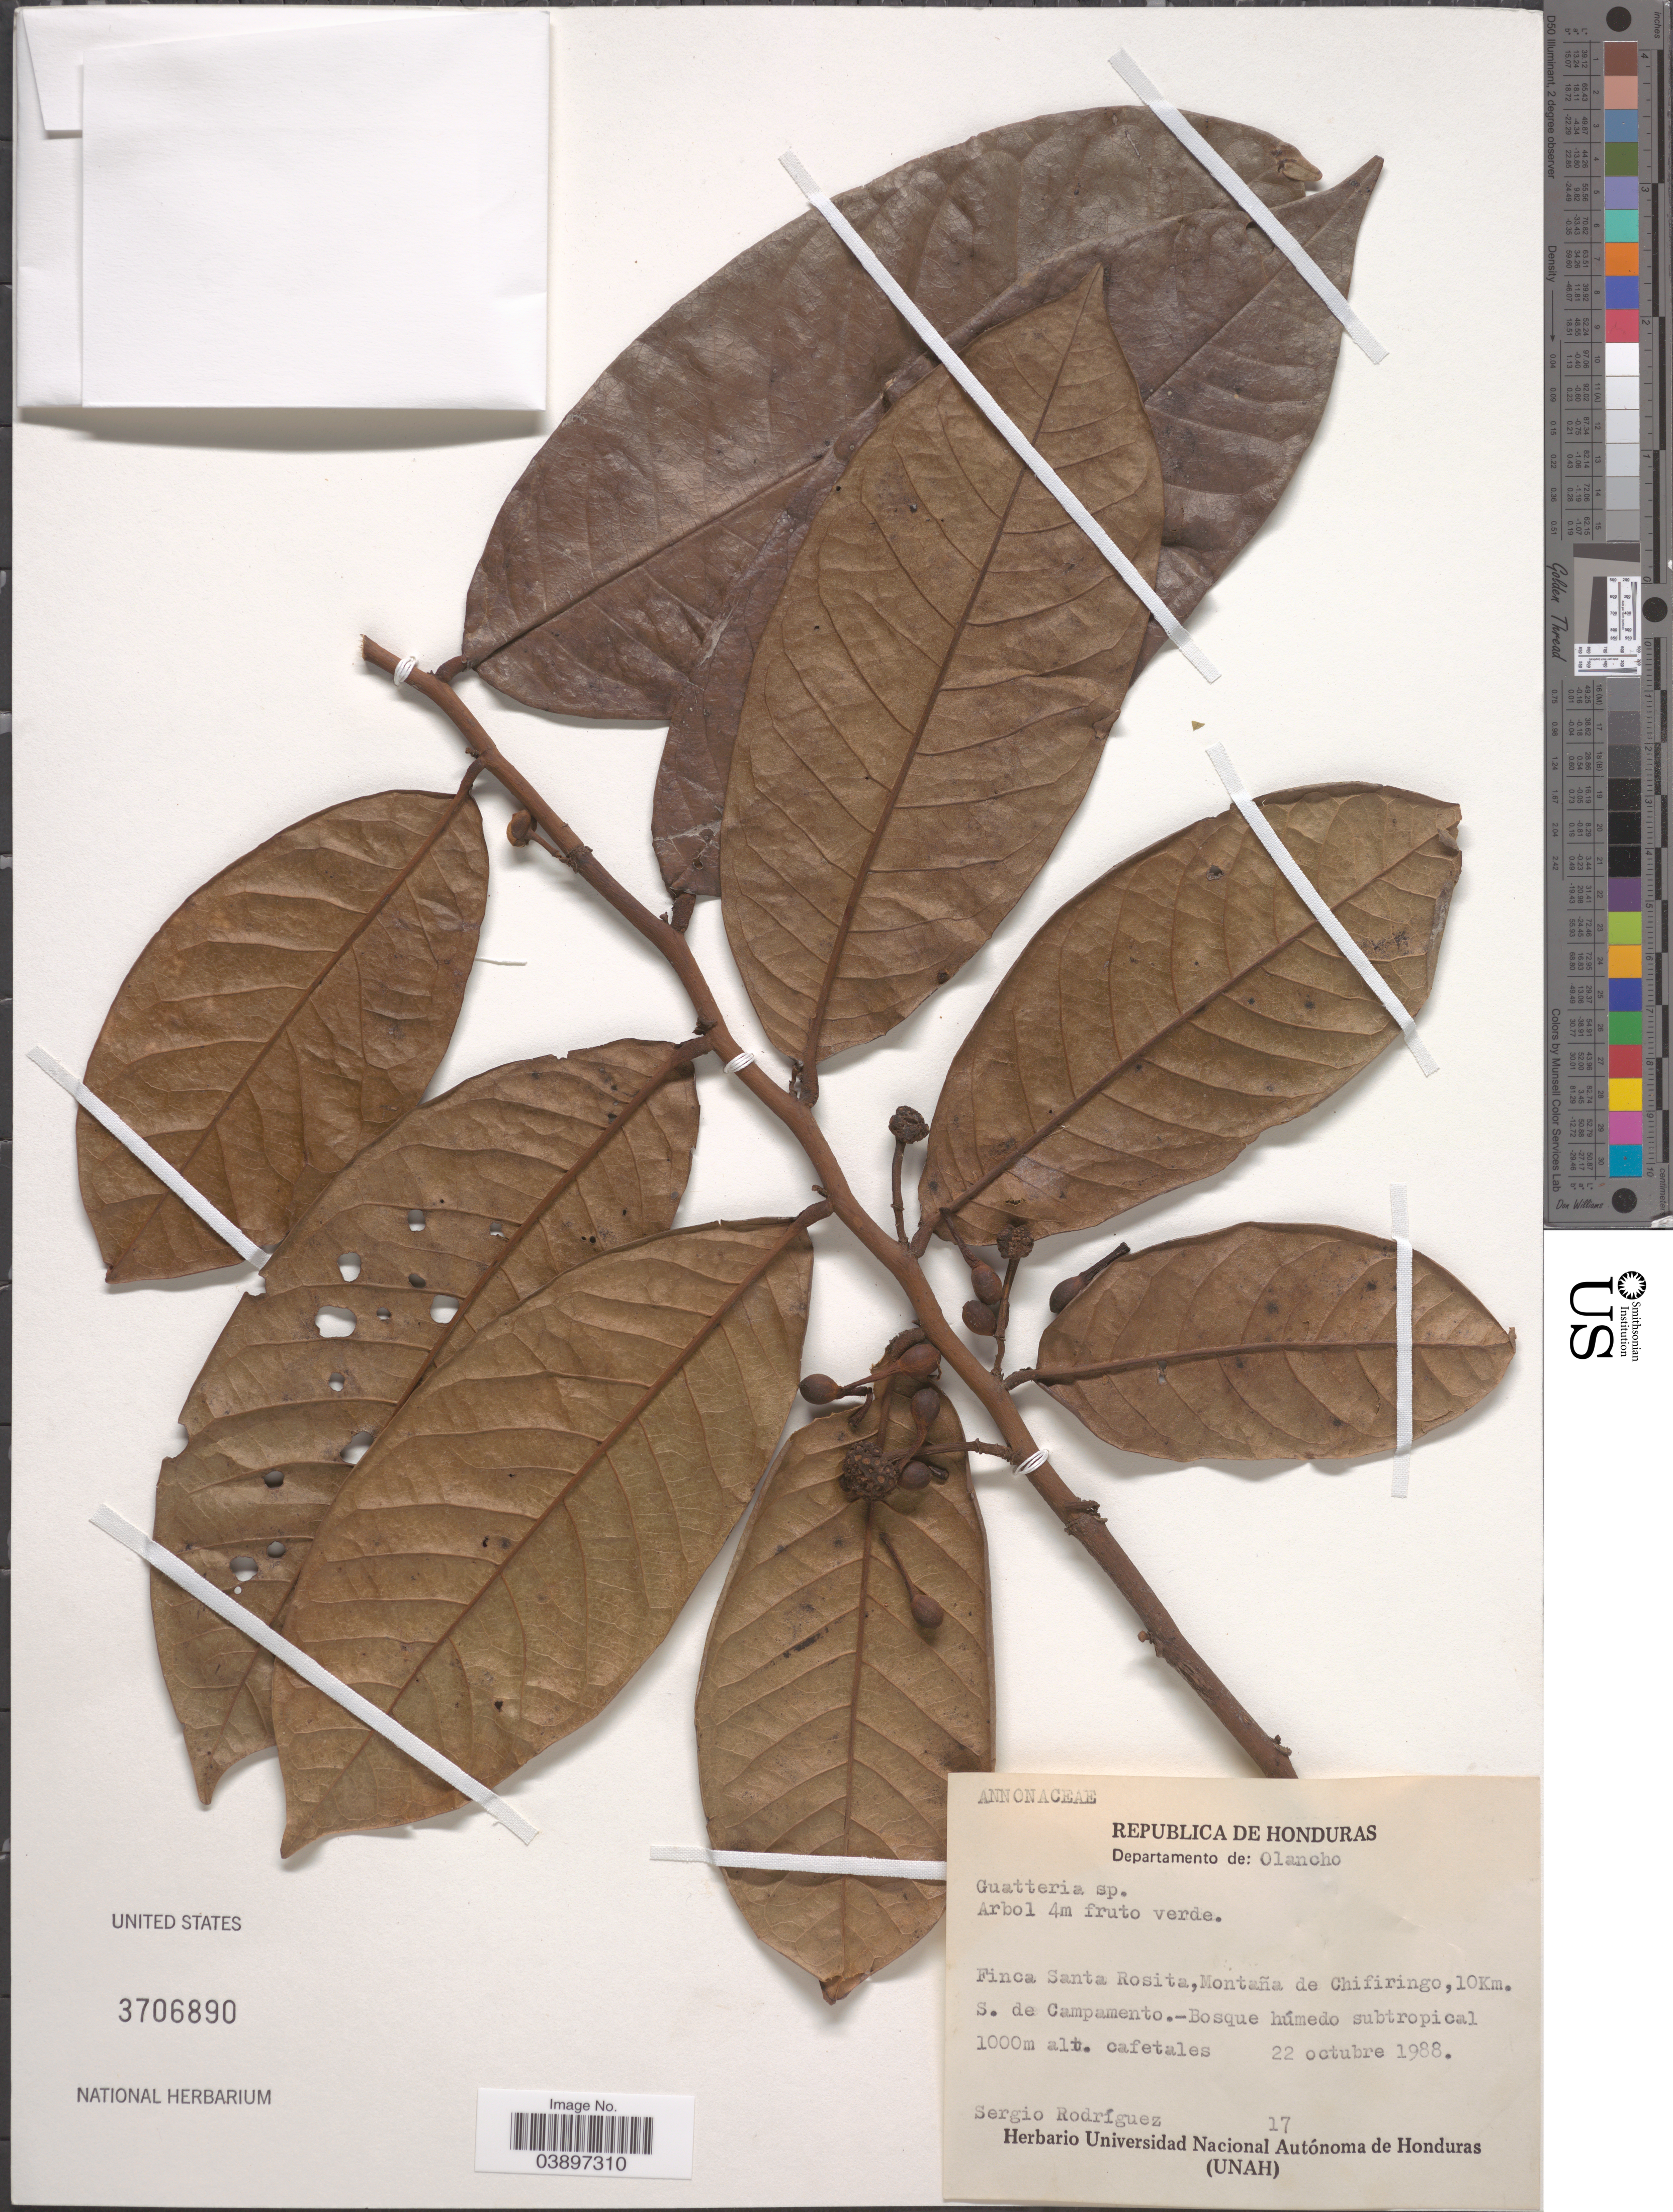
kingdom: Plantae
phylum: Tracheophyta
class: Magnoliopsida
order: Magnoliales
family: Annonaceae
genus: Guatteria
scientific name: Guatteria sp.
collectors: S. Rodriguez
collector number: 17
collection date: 1988-10-22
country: Honduras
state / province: Olancho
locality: Departamento de: Olancho. Finca Santa Rosita, Montaña de Chifiringo, 10Km. S. de Campamento.-Bosque húmedo subtropical.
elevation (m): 1000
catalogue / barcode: US 3706890